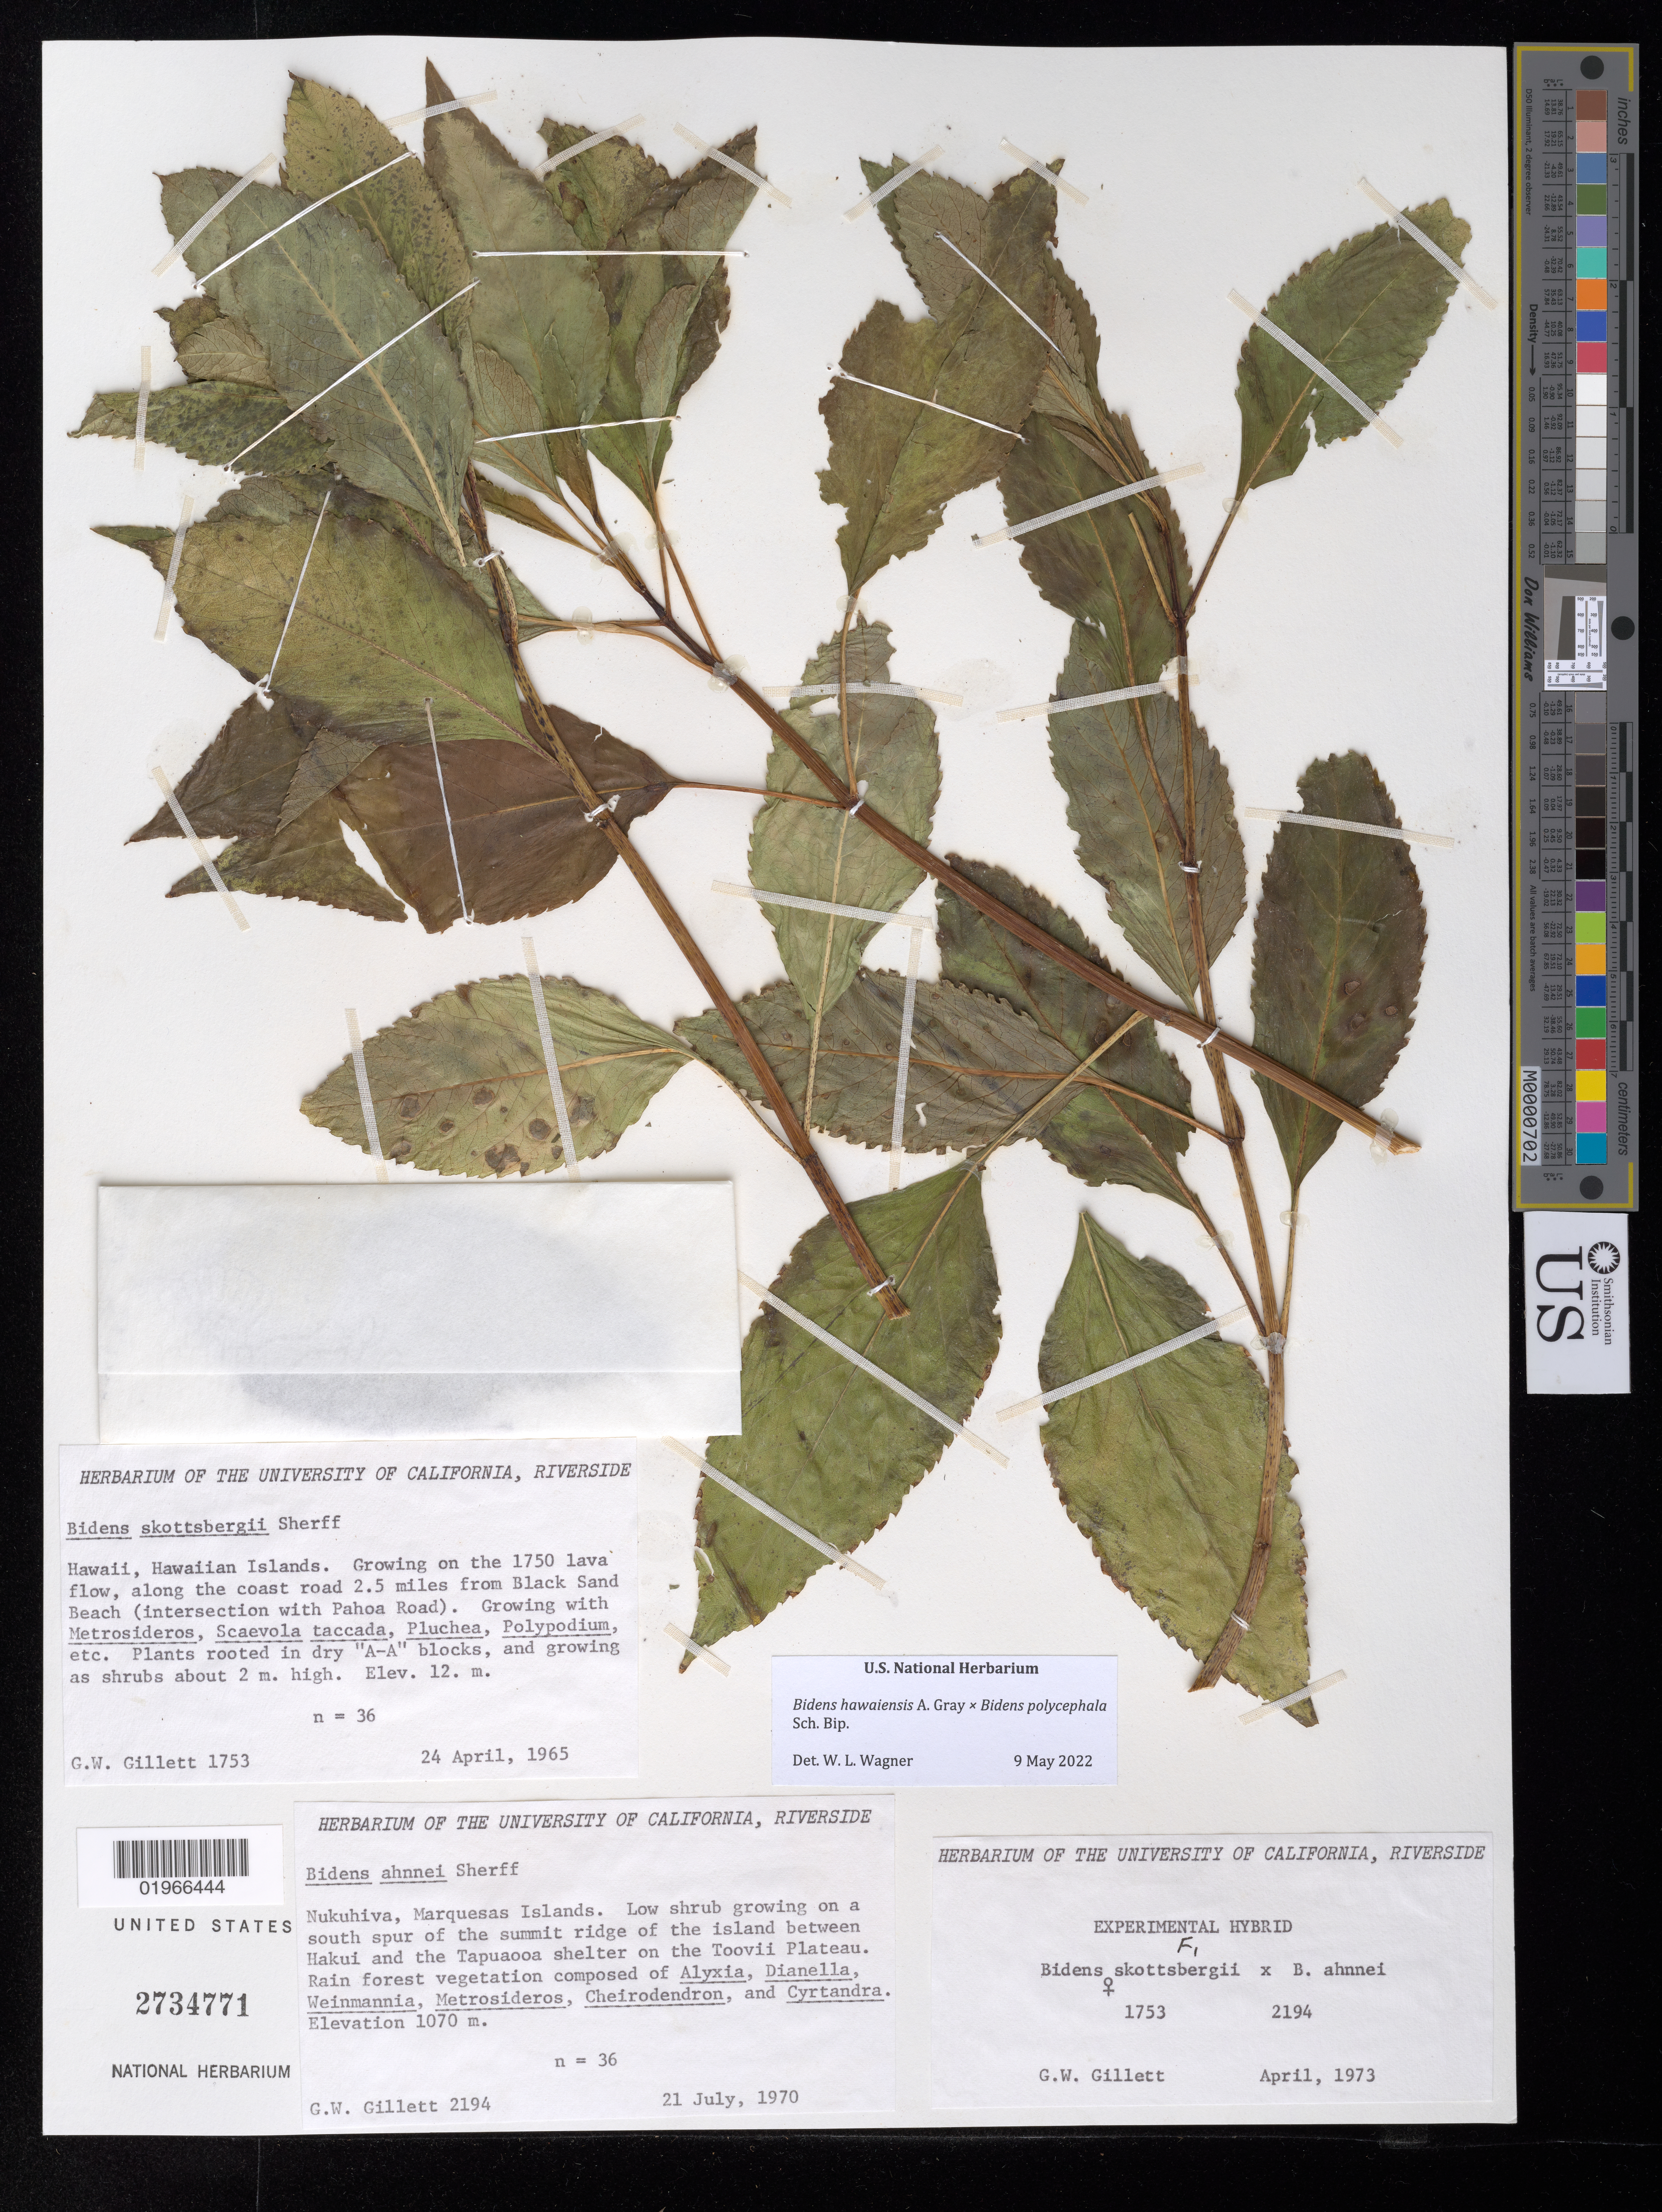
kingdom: Plantae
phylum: Tracheophyta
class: Magnoliopsida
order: Asterales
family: Asteraceae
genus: Bidens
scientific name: Bidens hawaiensis x B. polycephala Sch. Bip.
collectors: G. Gillett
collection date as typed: Apr 1973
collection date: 1973-04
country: United States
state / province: California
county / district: Riverside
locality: University of California, Riverside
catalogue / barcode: US 2734771